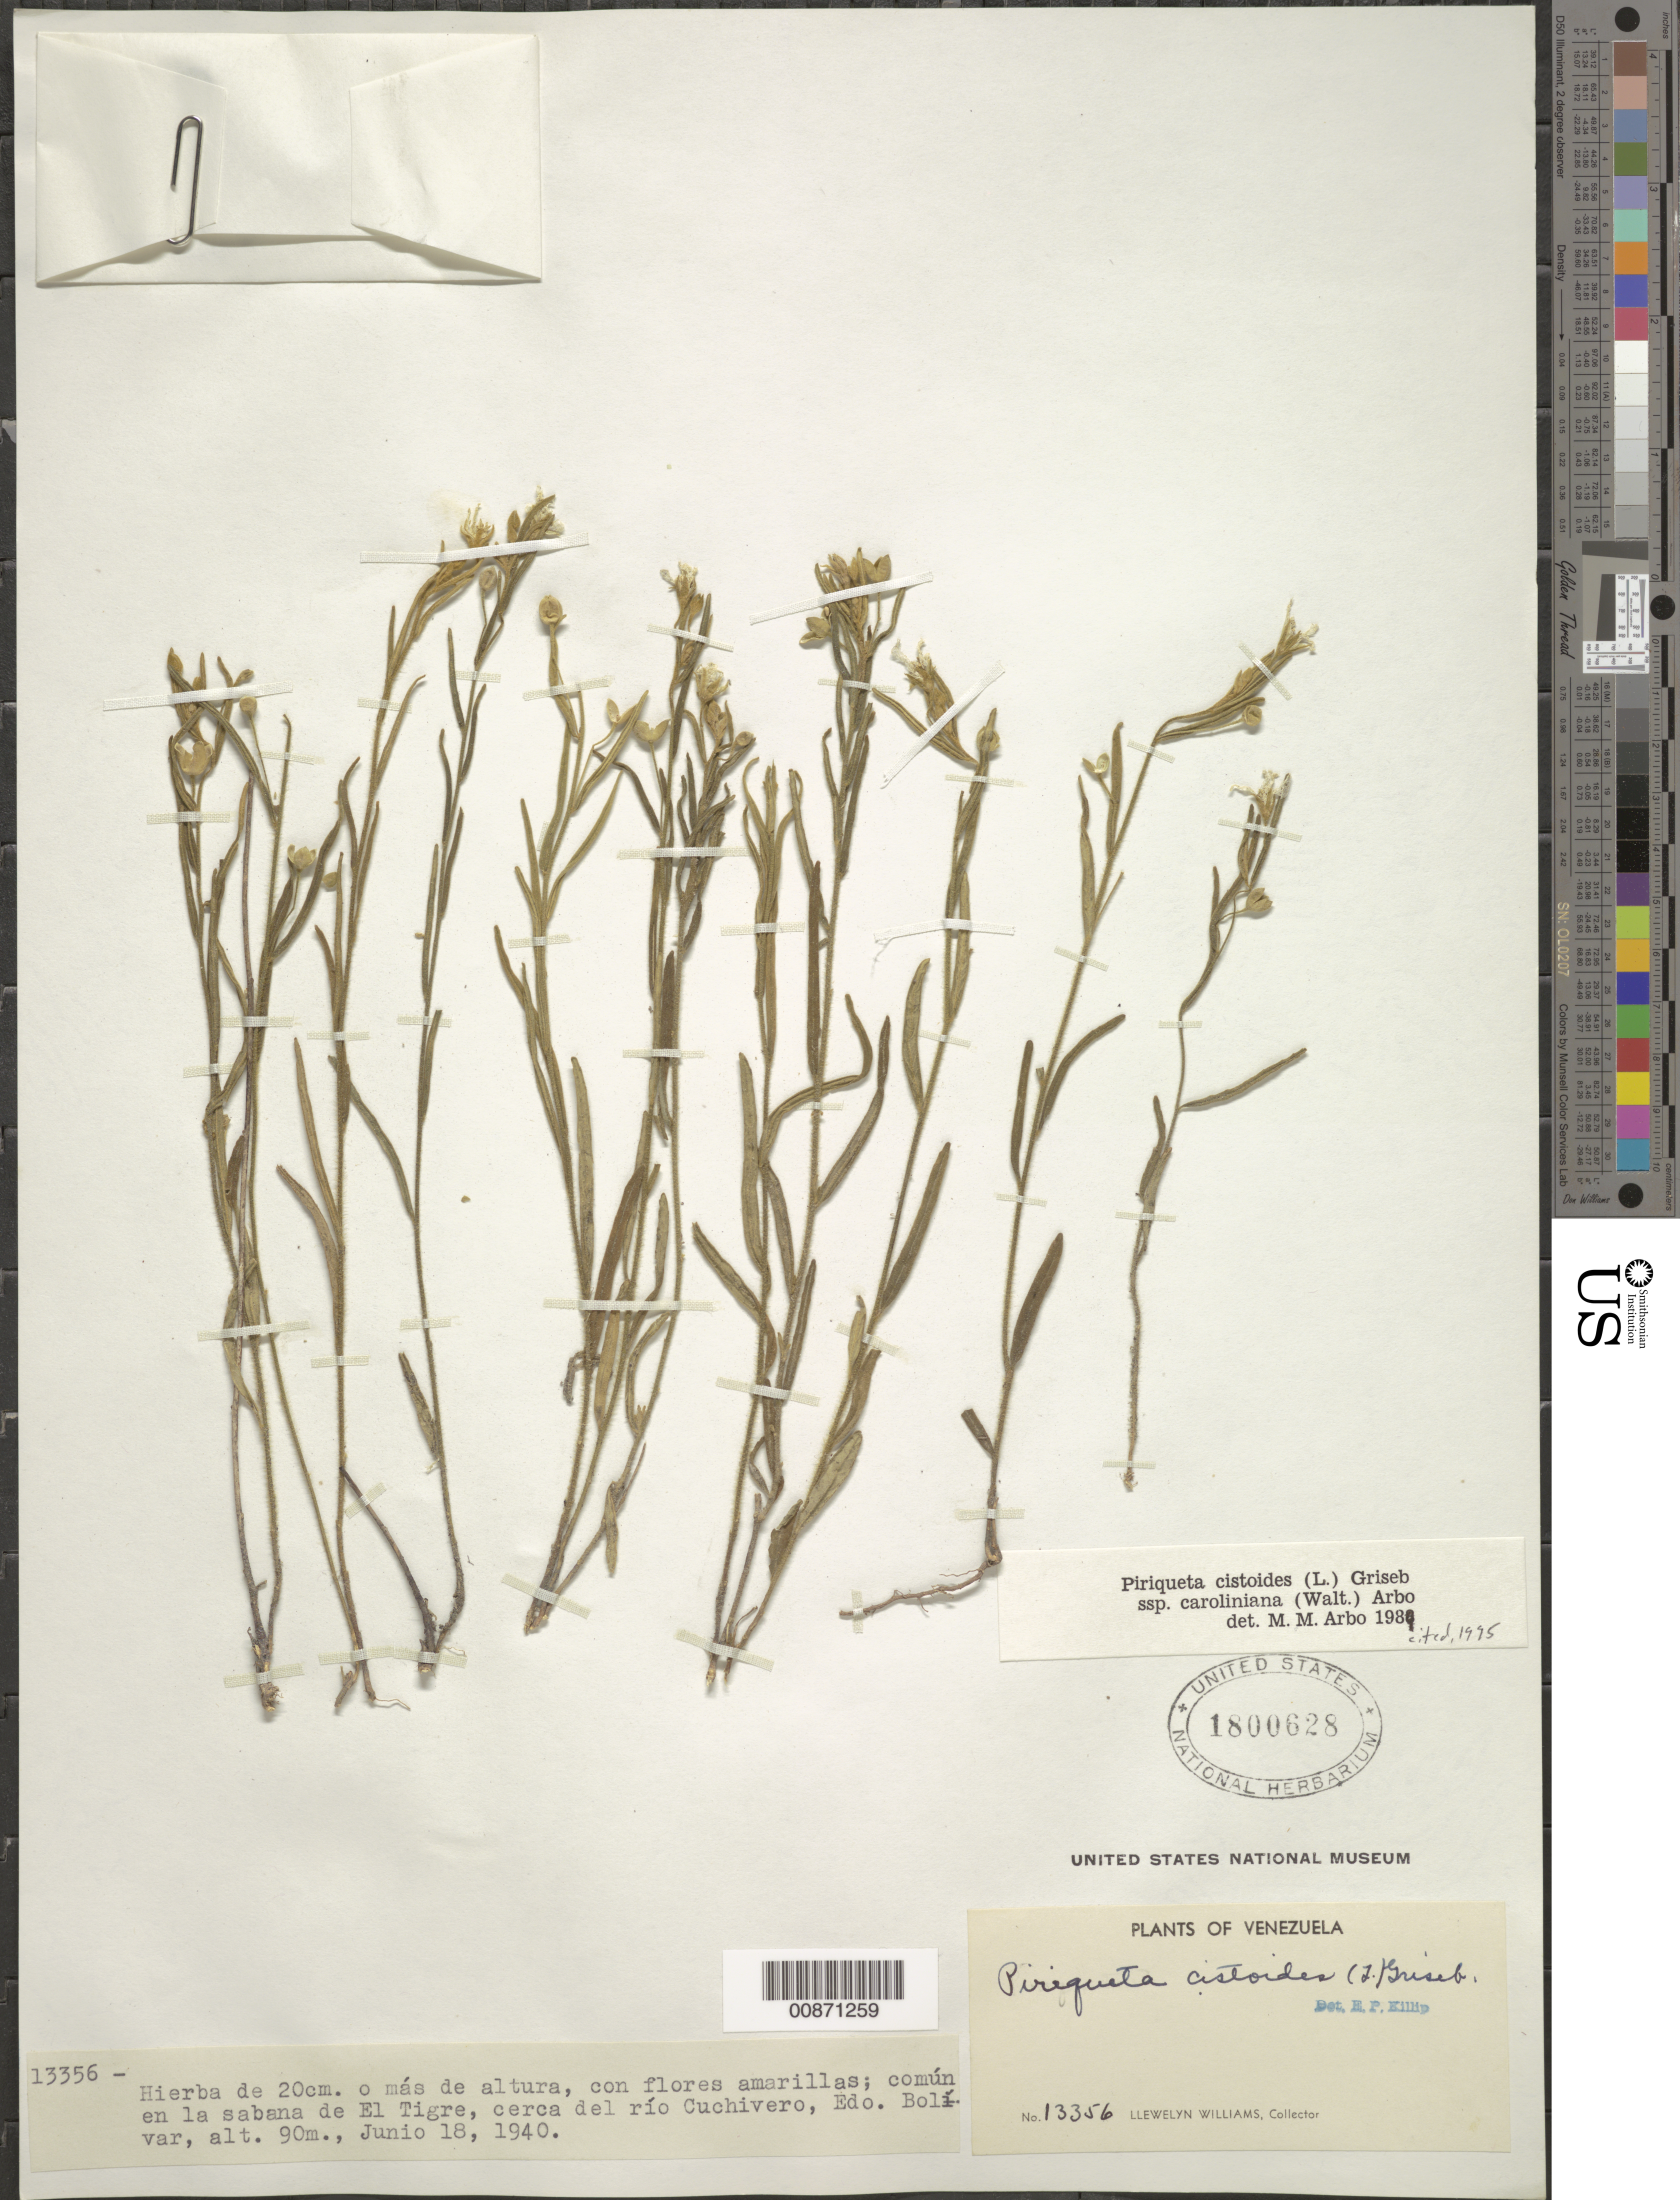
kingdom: Plantae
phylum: Tracheophyta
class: Magnoliopsida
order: Malpighiales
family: Turneraceae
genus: Piriqueta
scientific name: Piriqueta cistoides subsp. caroliniana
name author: (Walter) Arbo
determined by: Arbo, M. M.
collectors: Ll. Williams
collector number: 13356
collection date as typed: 18-Jun-40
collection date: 1940-06-18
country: Venezuela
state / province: Bolívar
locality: El Tigre, cerca de El Río Cuchivero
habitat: Sabana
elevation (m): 90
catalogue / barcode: US 1800628